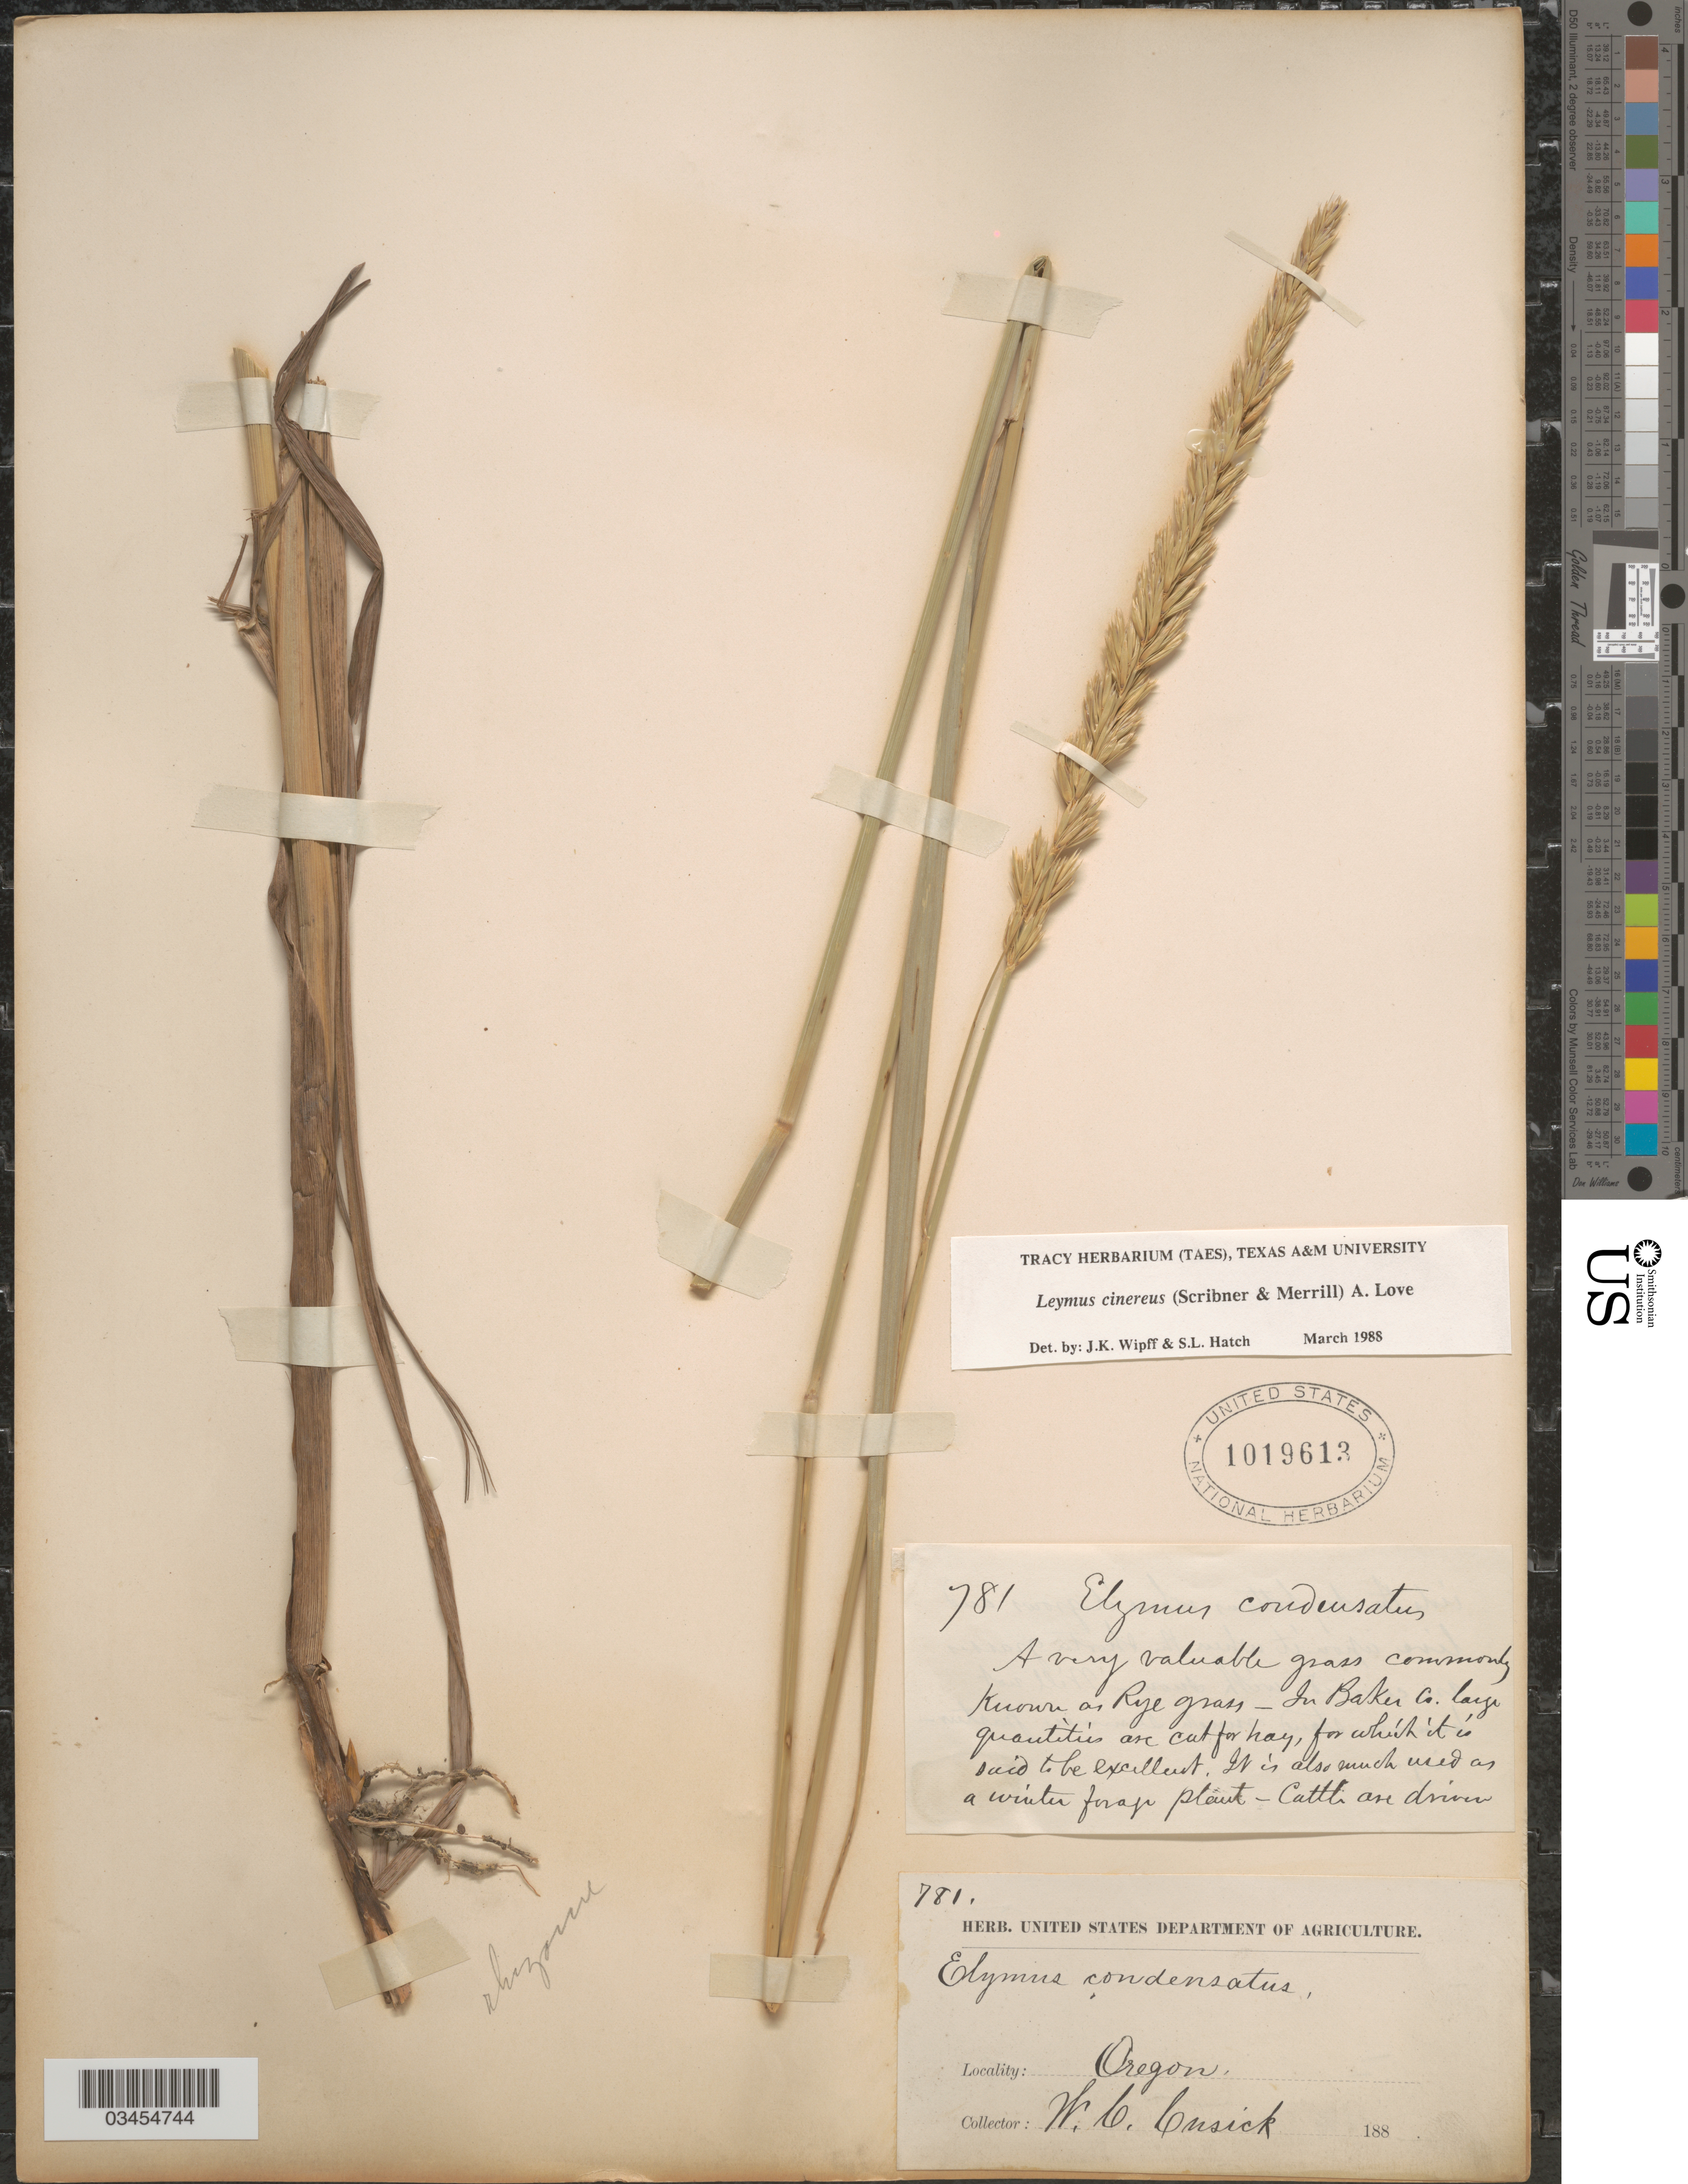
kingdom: Plantae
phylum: Tracheophyta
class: Liliopsida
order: Poales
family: Poaceae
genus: Leymus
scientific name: Leymus cinereus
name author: (Scribn. & Merr.) Á. Löve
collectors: W. C. Cusick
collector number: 781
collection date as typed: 188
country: United States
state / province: Oregon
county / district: Baker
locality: In Baker Co.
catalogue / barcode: US 1019613